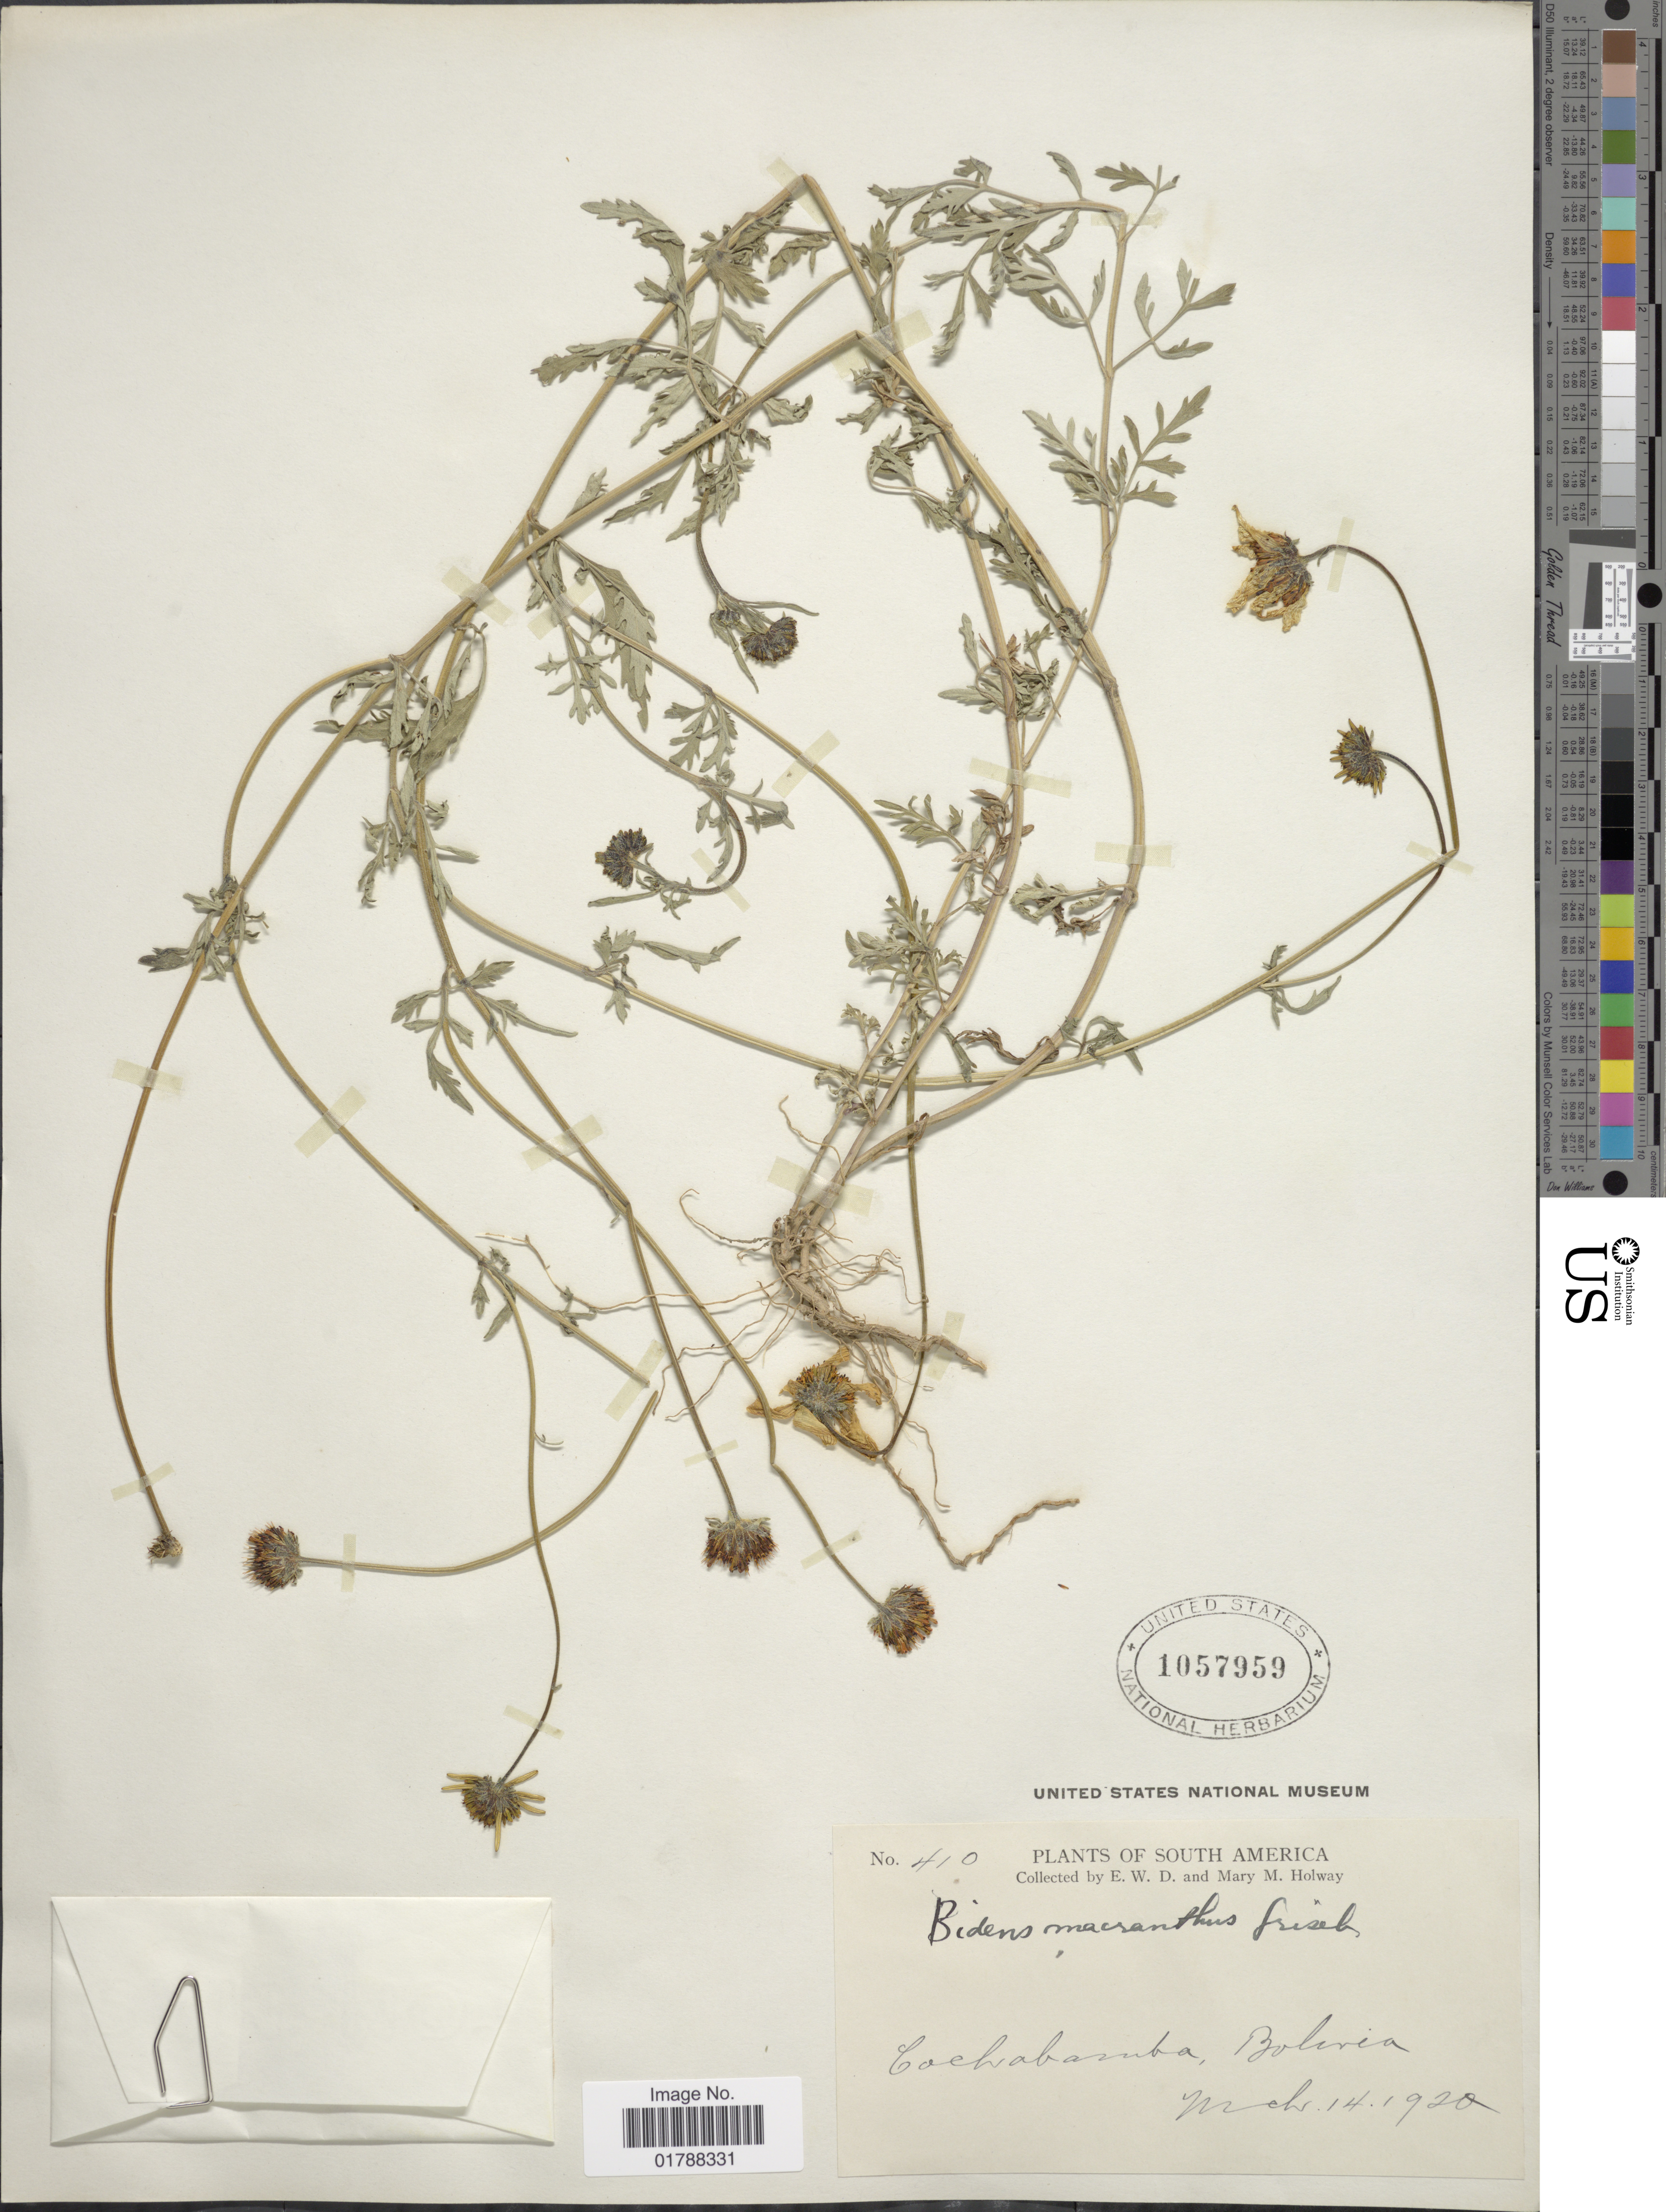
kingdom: Plantae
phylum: Tracheophyta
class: Magnoliopsida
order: Asterales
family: Asteraceae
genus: Bidens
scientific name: Bidens andicola var. decomposita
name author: Kuntze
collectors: E. W. D. Holway & M. M. Holway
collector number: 410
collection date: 1920-03-14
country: Bolivia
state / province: Cochabamba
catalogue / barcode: US 1057959